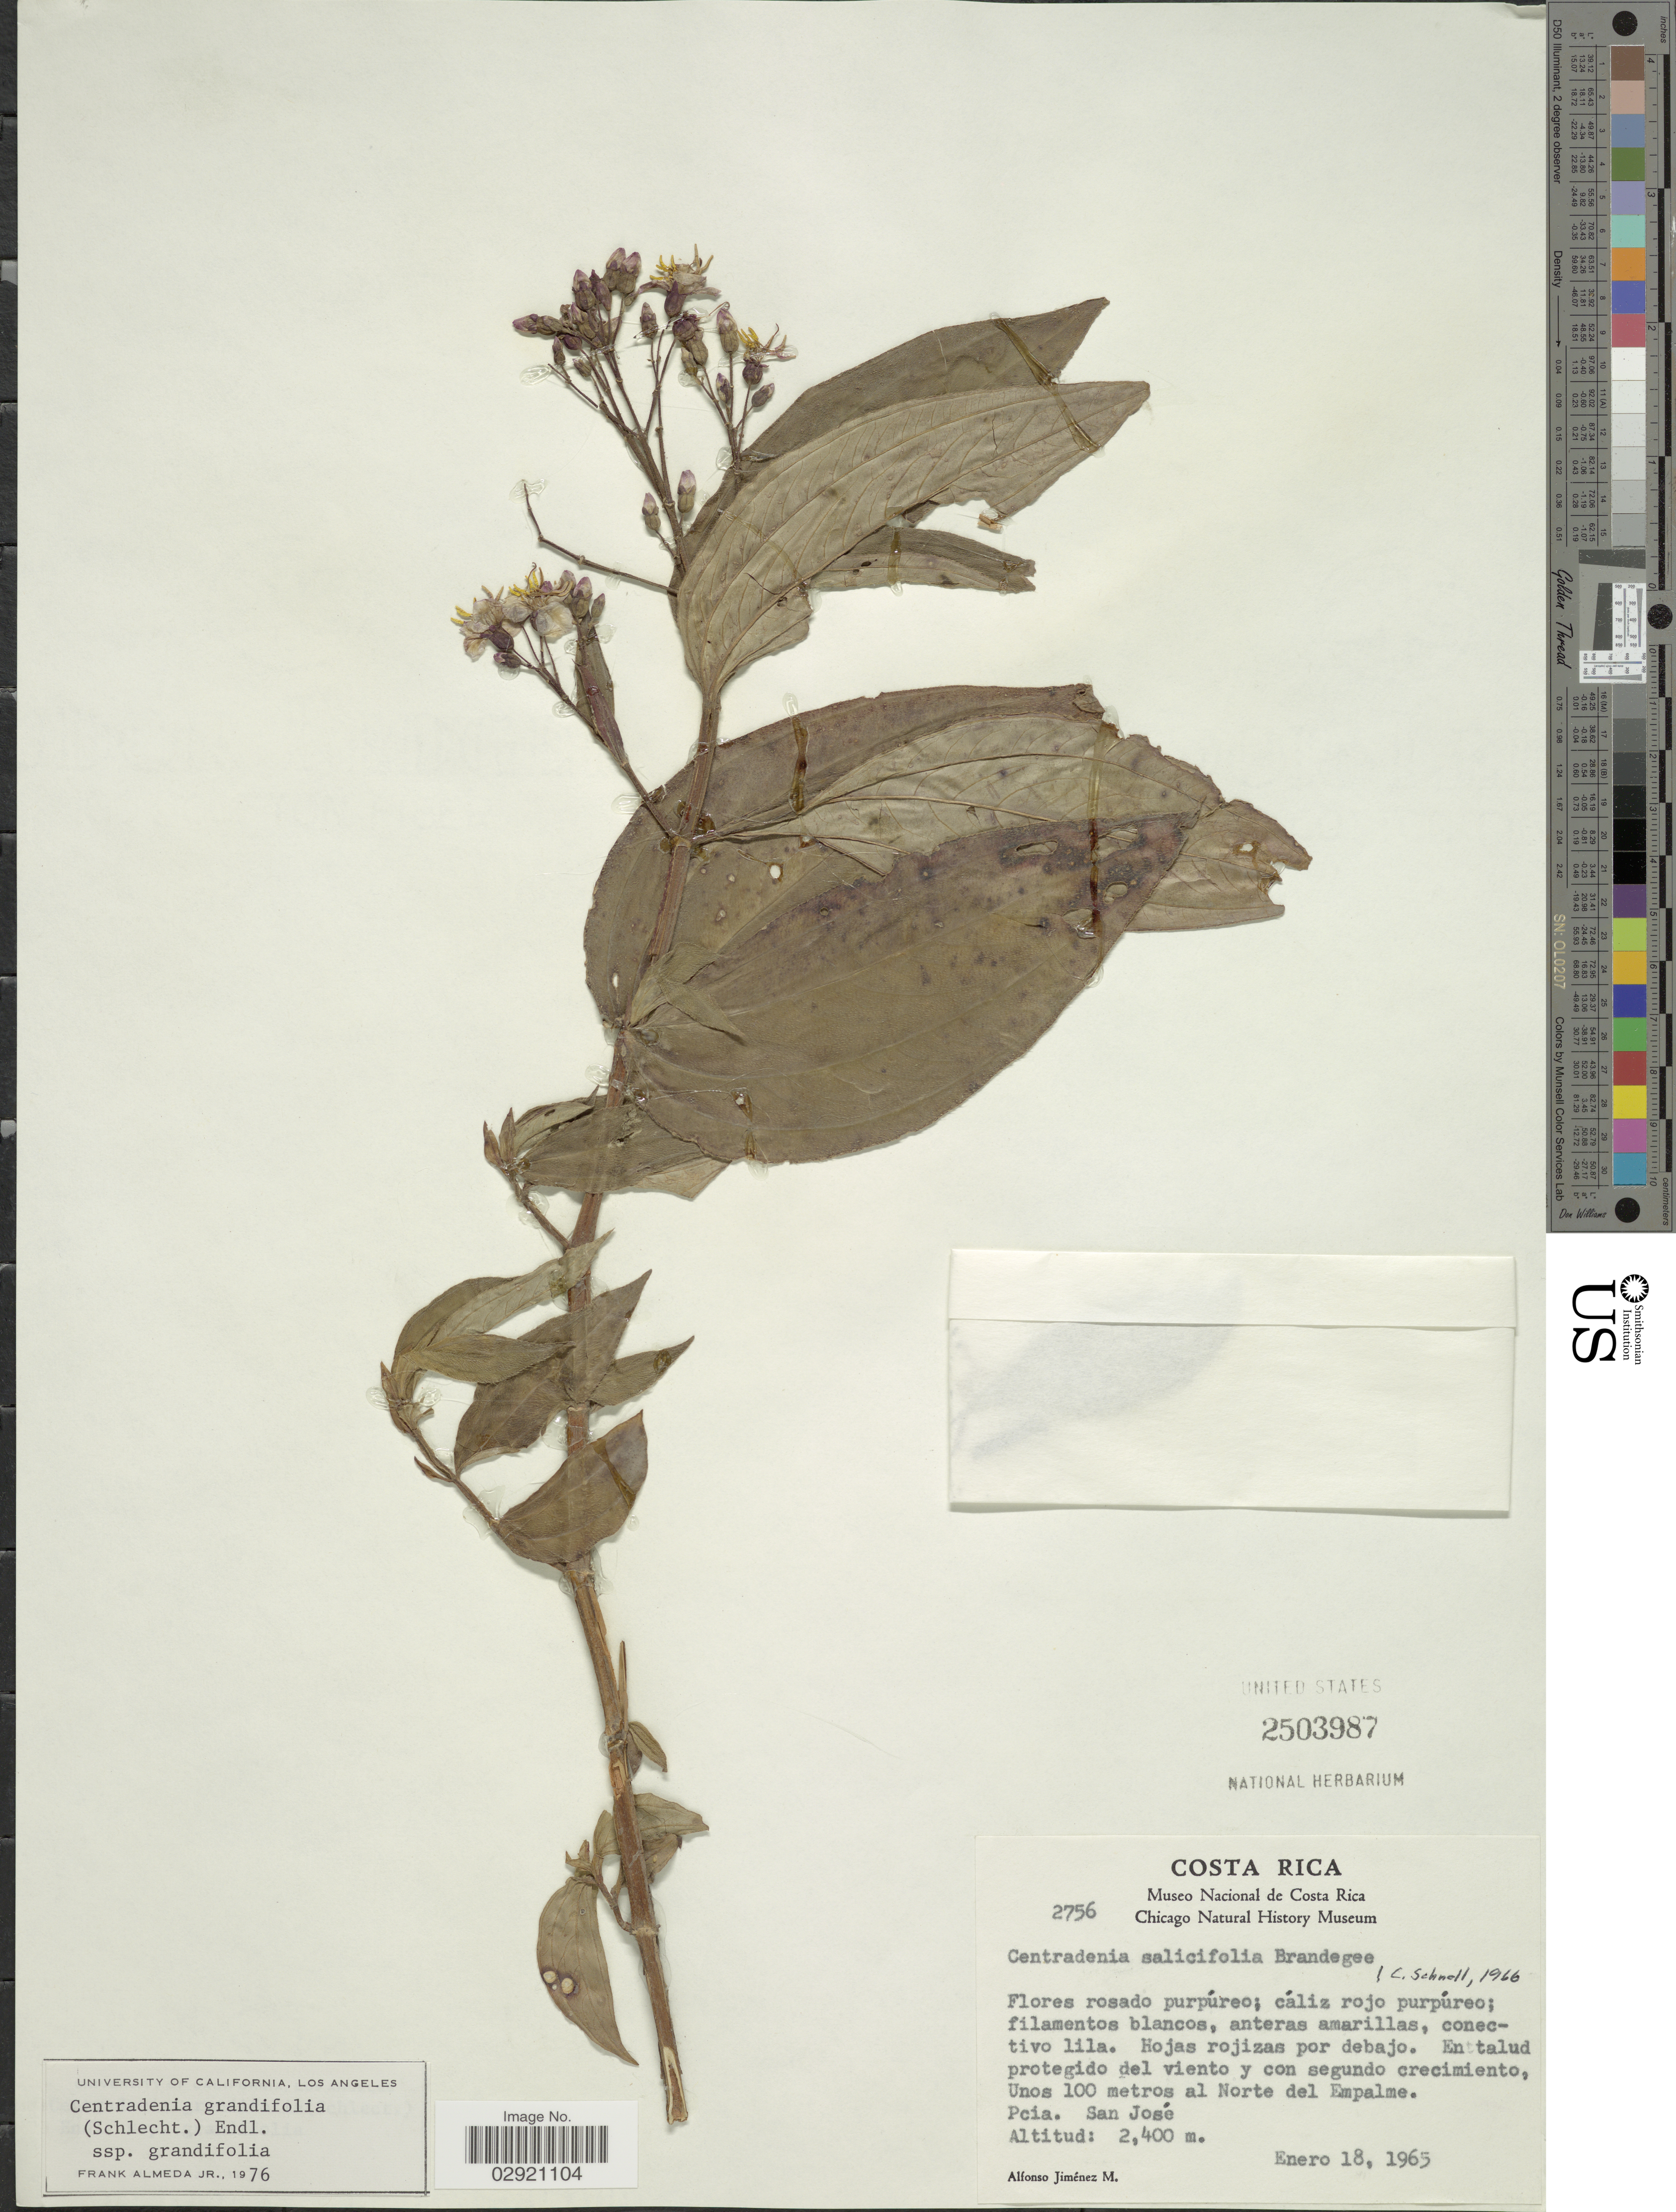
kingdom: Plantae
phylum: Tracheophyta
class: Magnoliopsida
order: Myrtales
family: Melastomataceae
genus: Centradenia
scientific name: Centradenia grandifolia subsp. grandifolia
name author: (Schltdl.) Endl.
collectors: A. Jimenez M.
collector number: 2756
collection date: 1965-01-18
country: Costa Rica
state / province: San José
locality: Unos 100 metros al Norte del Empalme.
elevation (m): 2400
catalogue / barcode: US 2503987